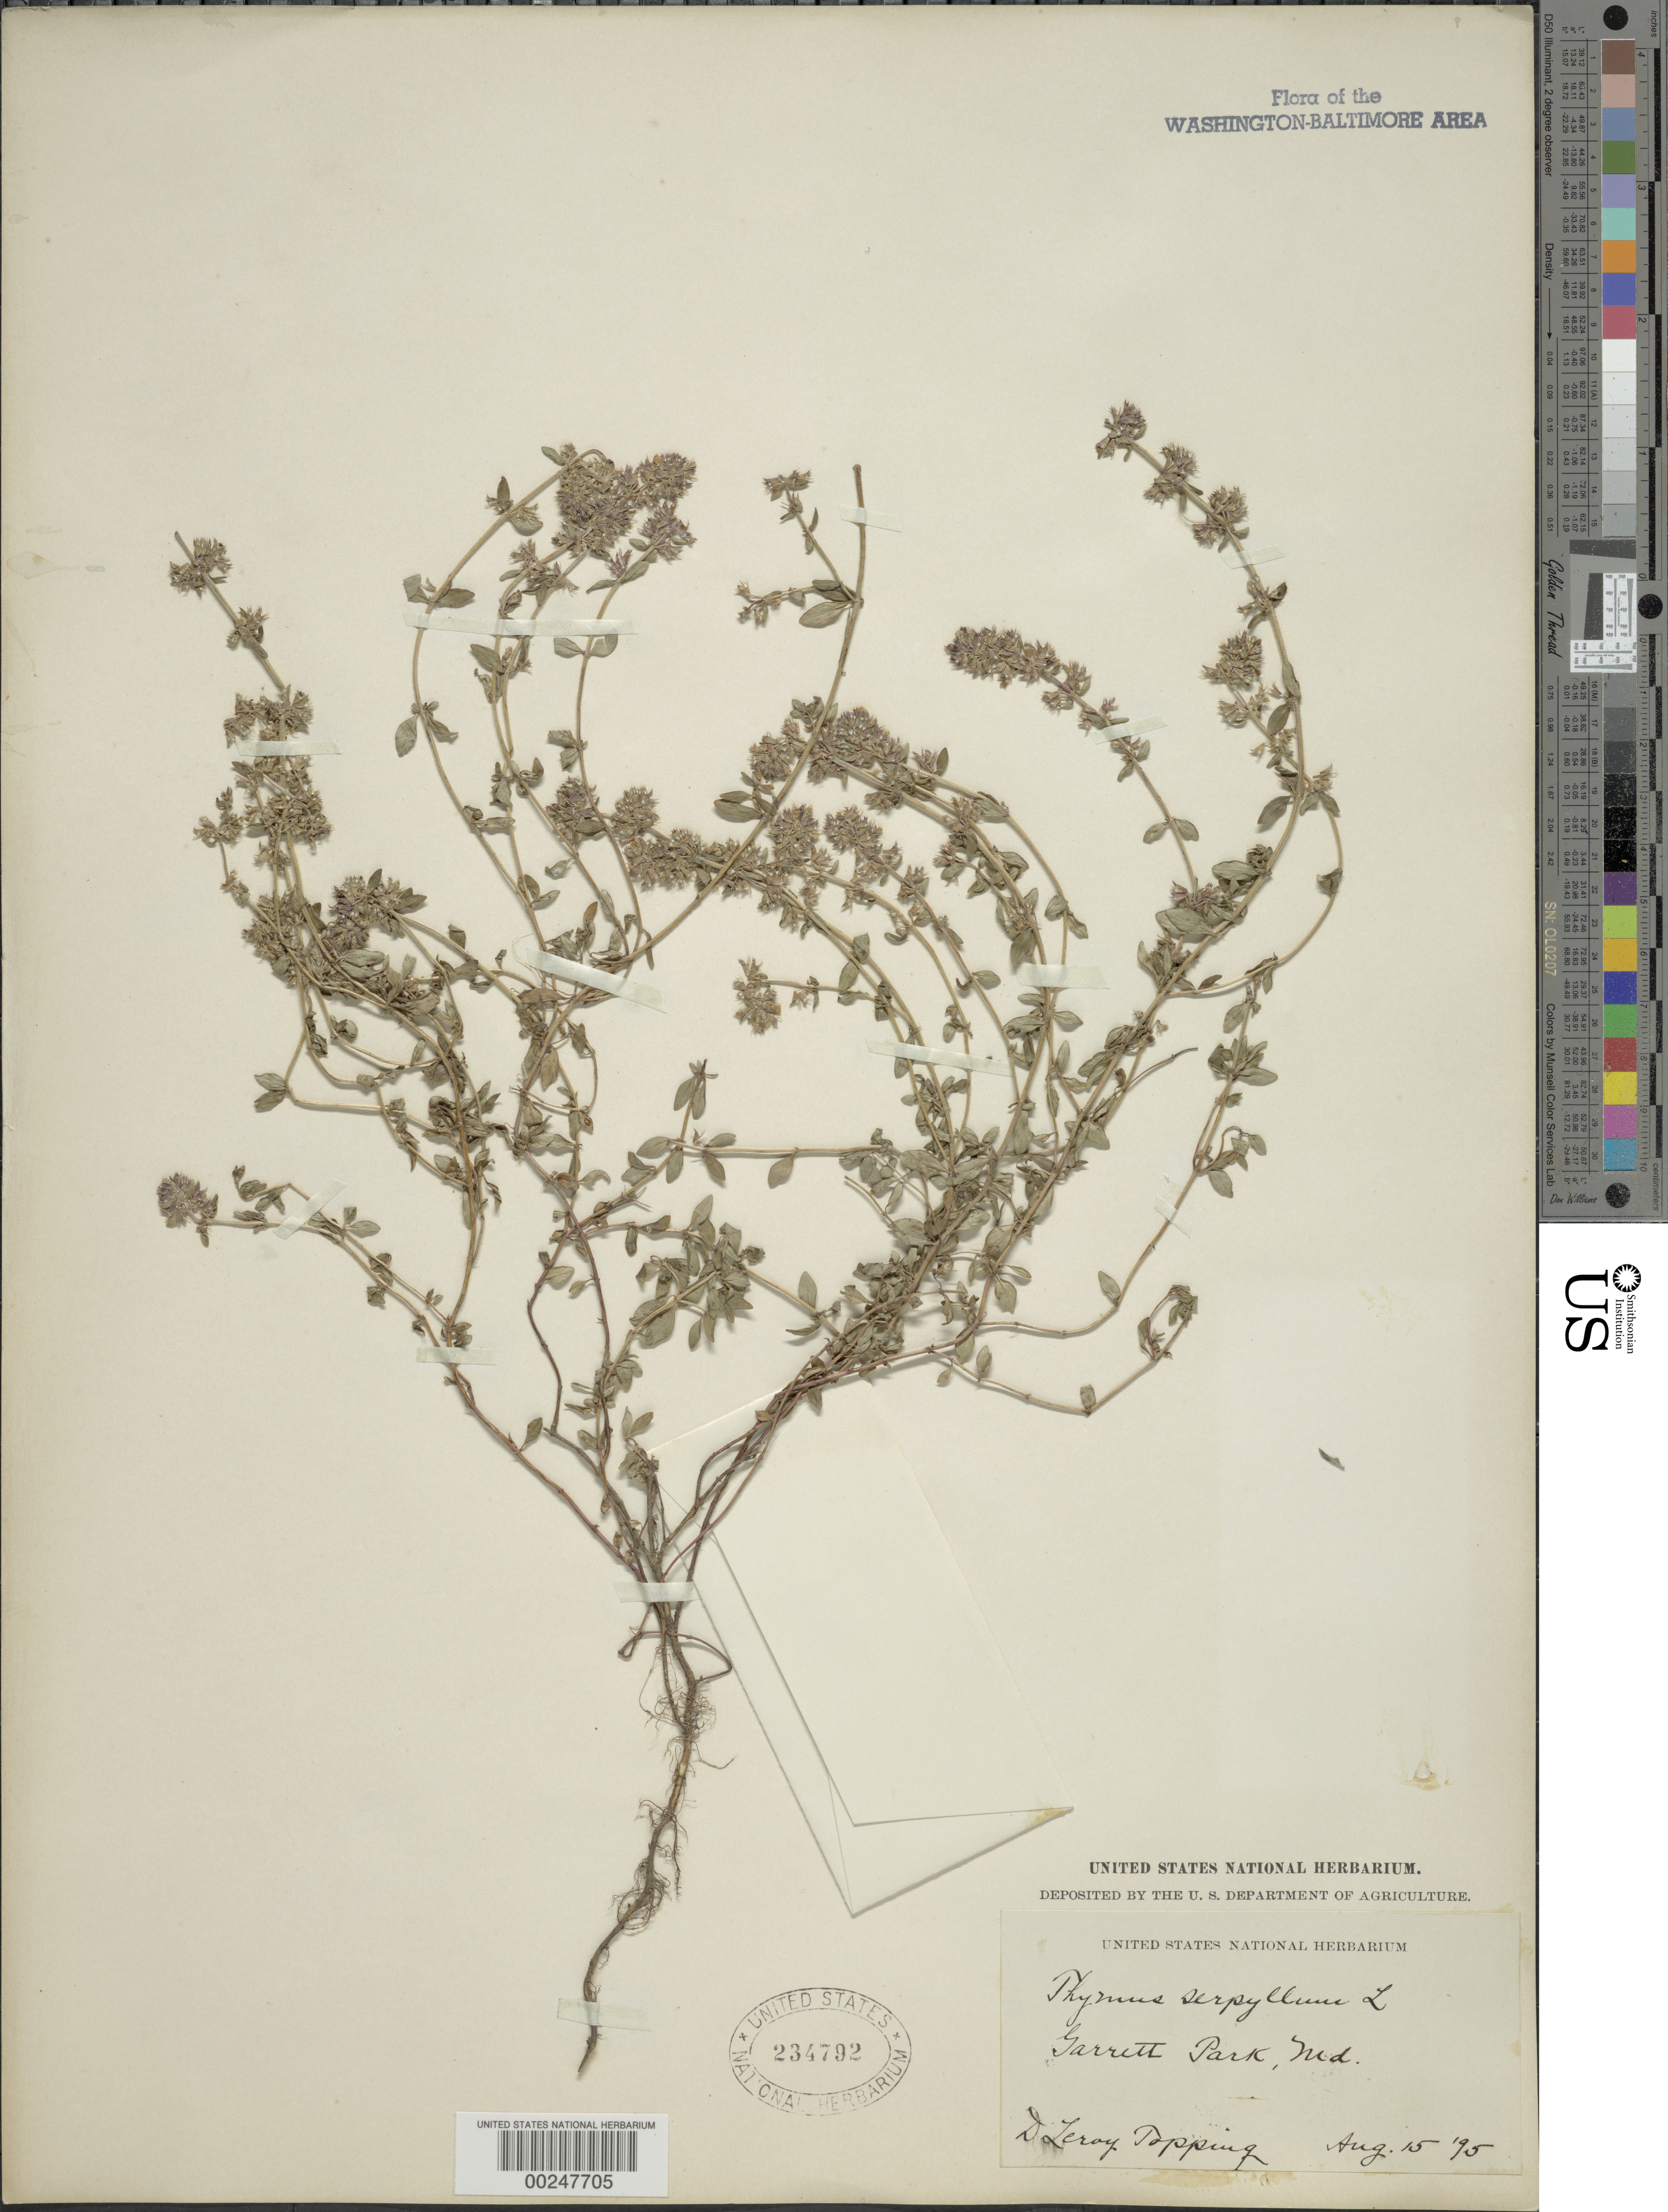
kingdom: Plantae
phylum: Tracheophyta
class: Magnoliopsida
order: Lamiales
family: Lamiaceae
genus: Thymus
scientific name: Thymus serpyllum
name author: L.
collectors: D. L. Topping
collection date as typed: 15 Aug 1895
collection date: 1895-08-15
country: United States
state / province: Maryland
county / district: Anne Arundel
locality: Garrett Park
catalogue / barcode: US 234792